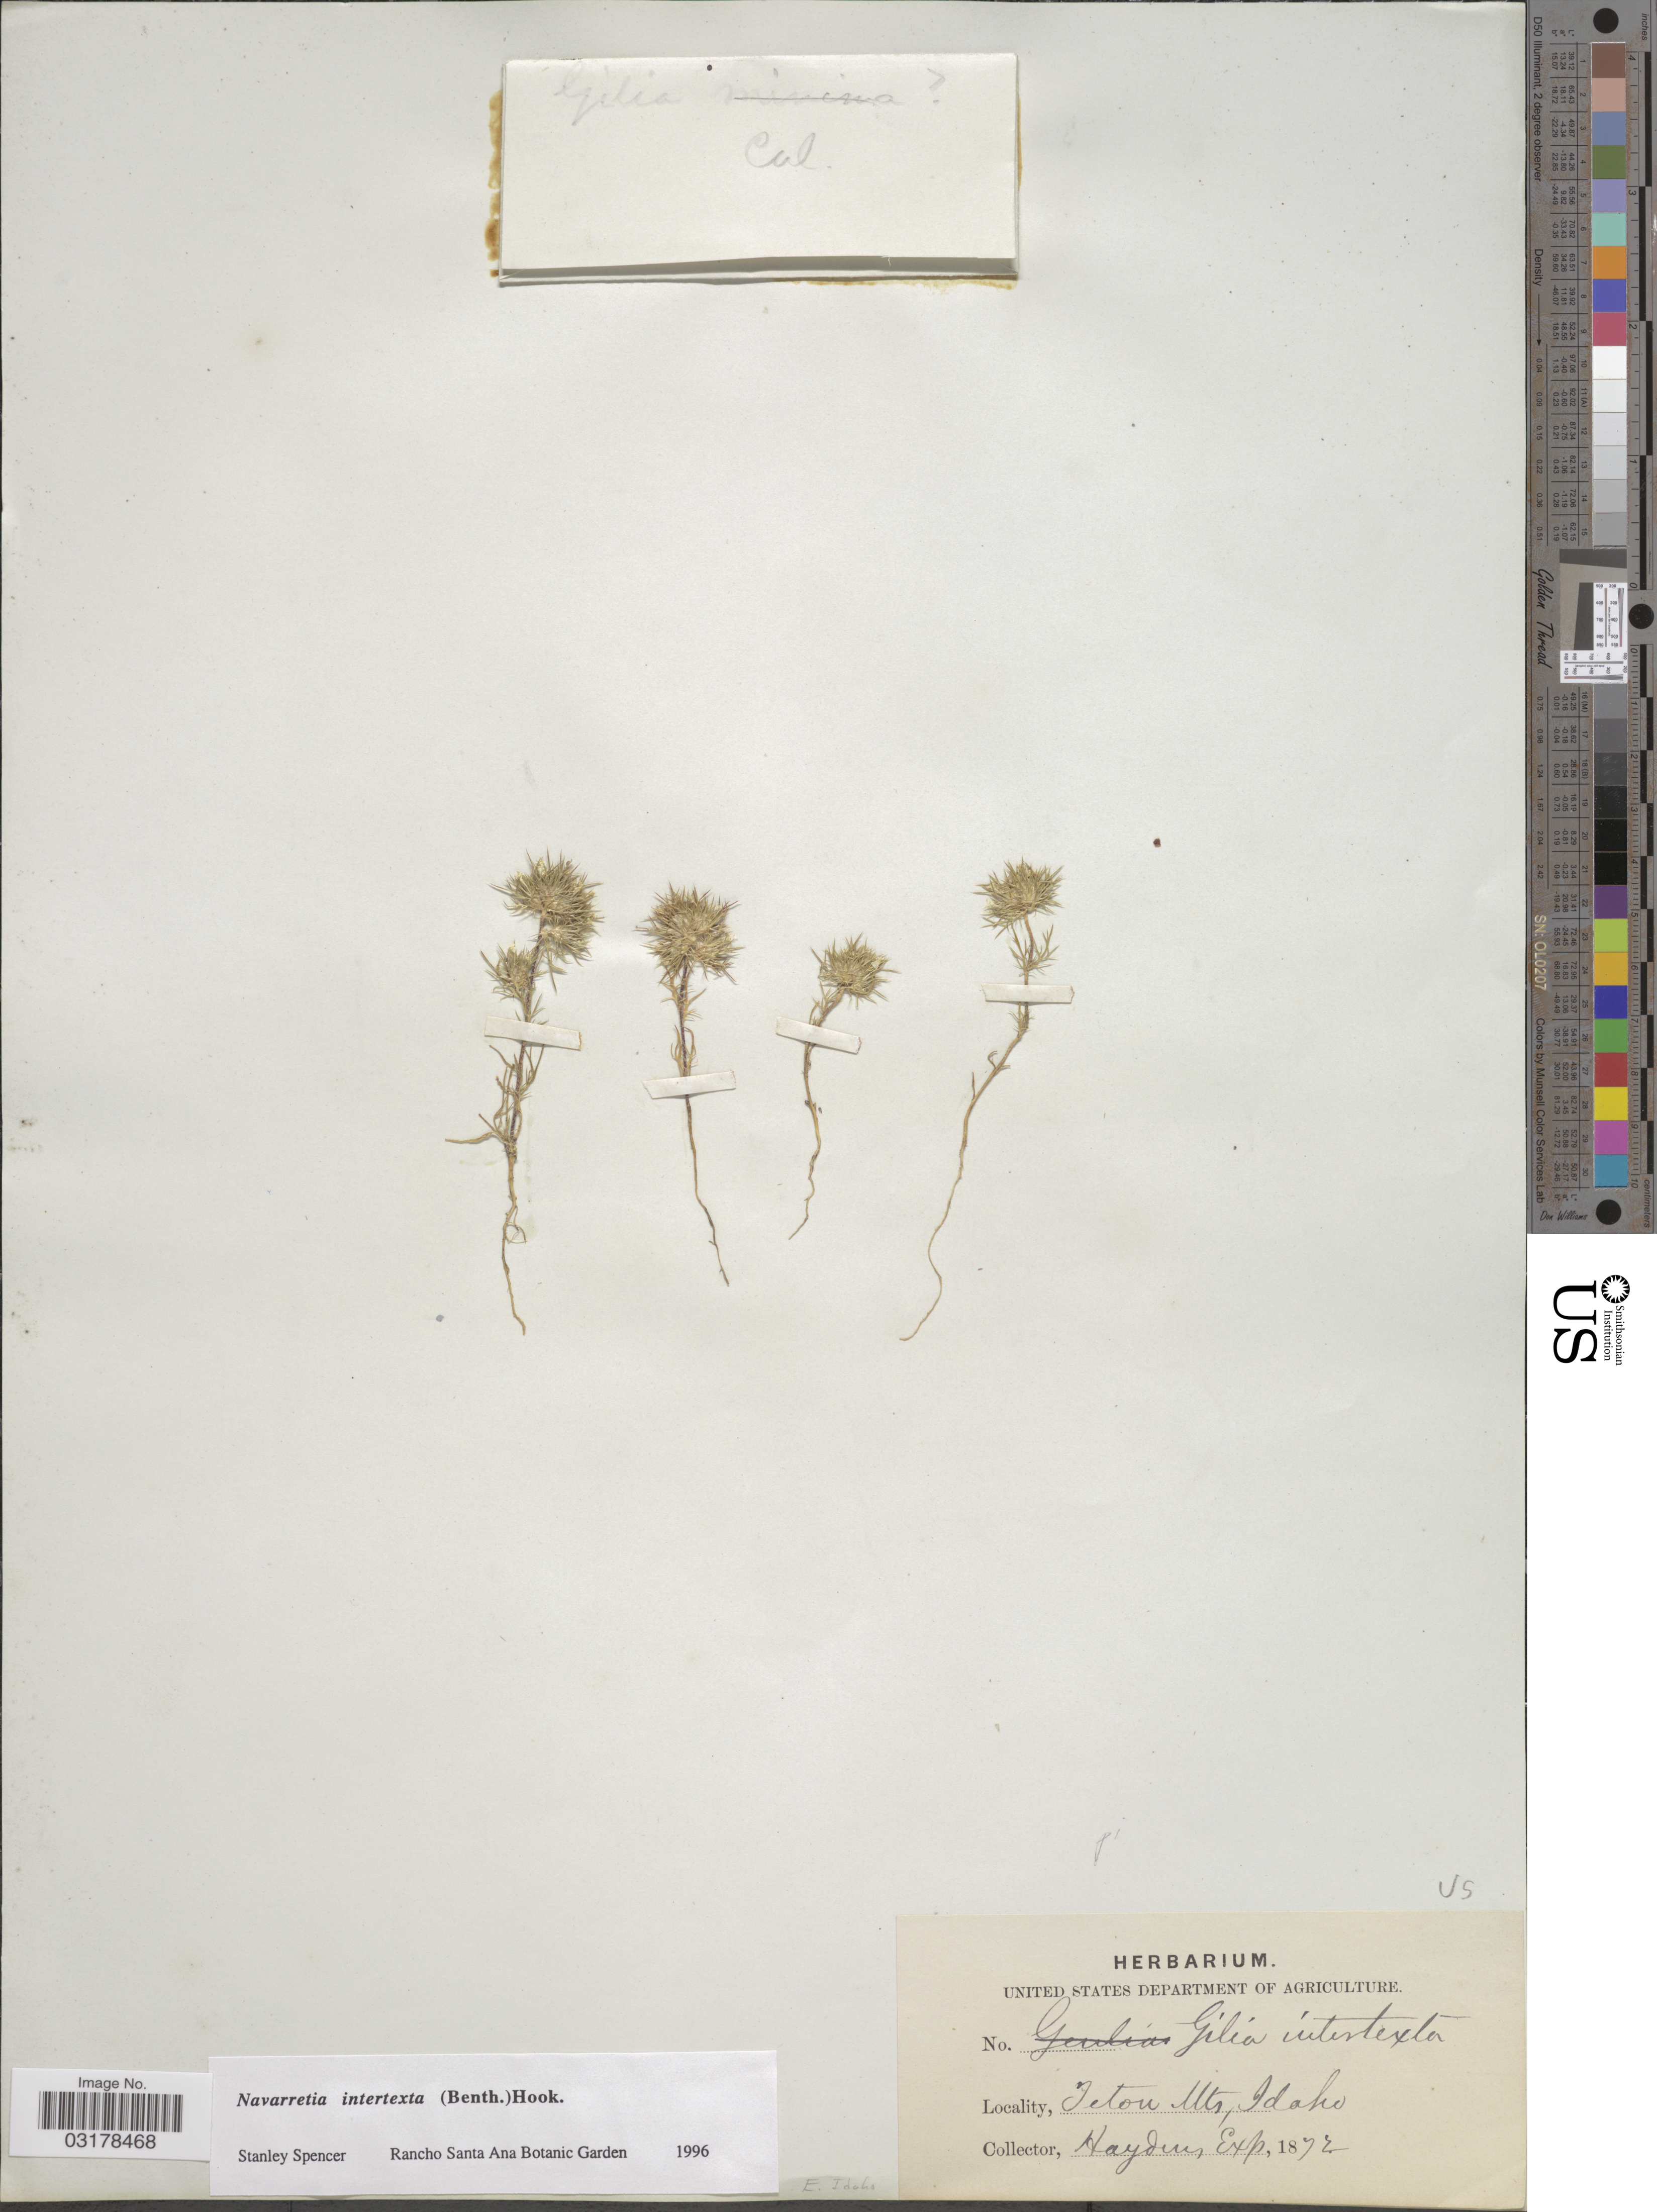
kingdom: Plantae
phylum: Tracheophyta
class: Magnoliopsida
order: Ericales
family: Polemoniaceae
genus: Navarretia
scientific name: Navarretia intertexta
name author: (Benth.) Hook.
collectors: Hayden's Exped.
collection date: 1872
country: United States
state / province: Idaho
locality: Teton Mts. E. Idaho.